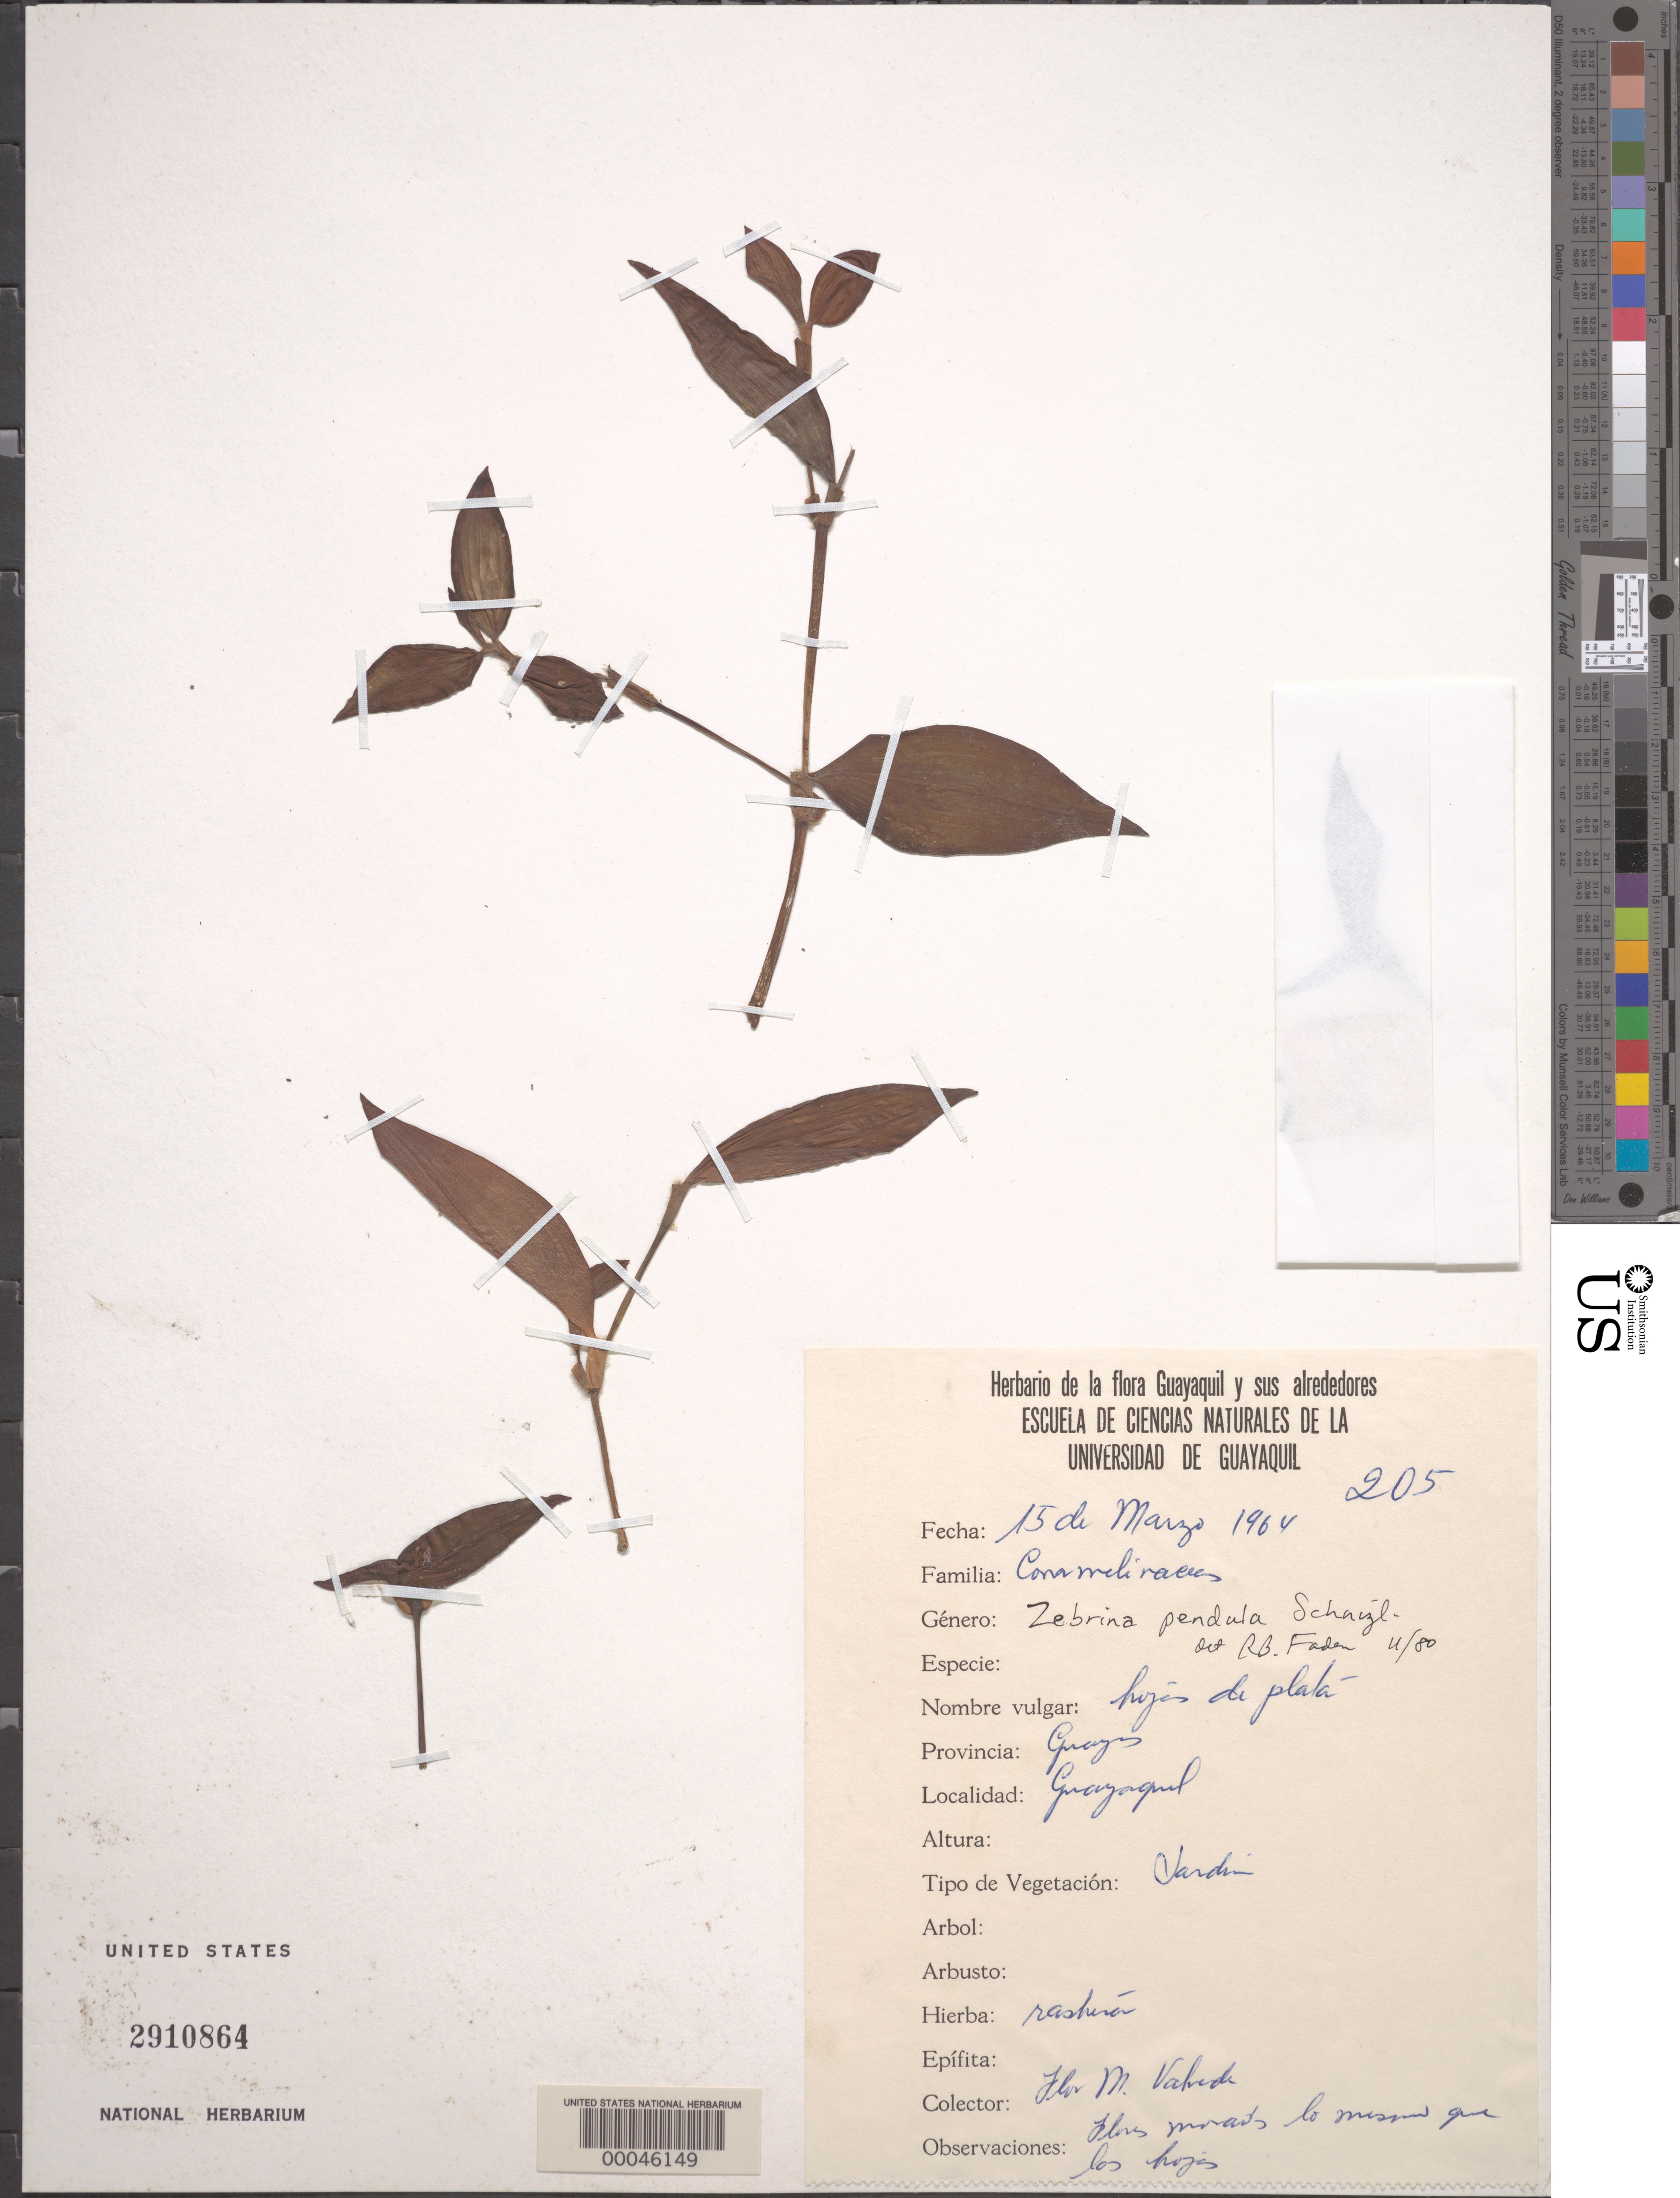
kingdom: Plantae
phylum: Tracheophyta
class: Liliopsida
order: Commelinales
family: Commelinaceae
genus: Tradescantia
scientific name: Tradescantia zebrina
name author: Bosse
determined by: Faden, Robert B., (US), Smithsonian Institution - National Museum of Natural History (UNITED STATES)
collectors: V. Badillo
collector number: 205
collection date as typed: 15 Mar 1964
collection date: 1964-03-15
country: Ecuador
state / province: Guayas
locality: Guayaquil, Haciendo Bonchna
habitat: Garden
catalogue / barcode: US 2910864